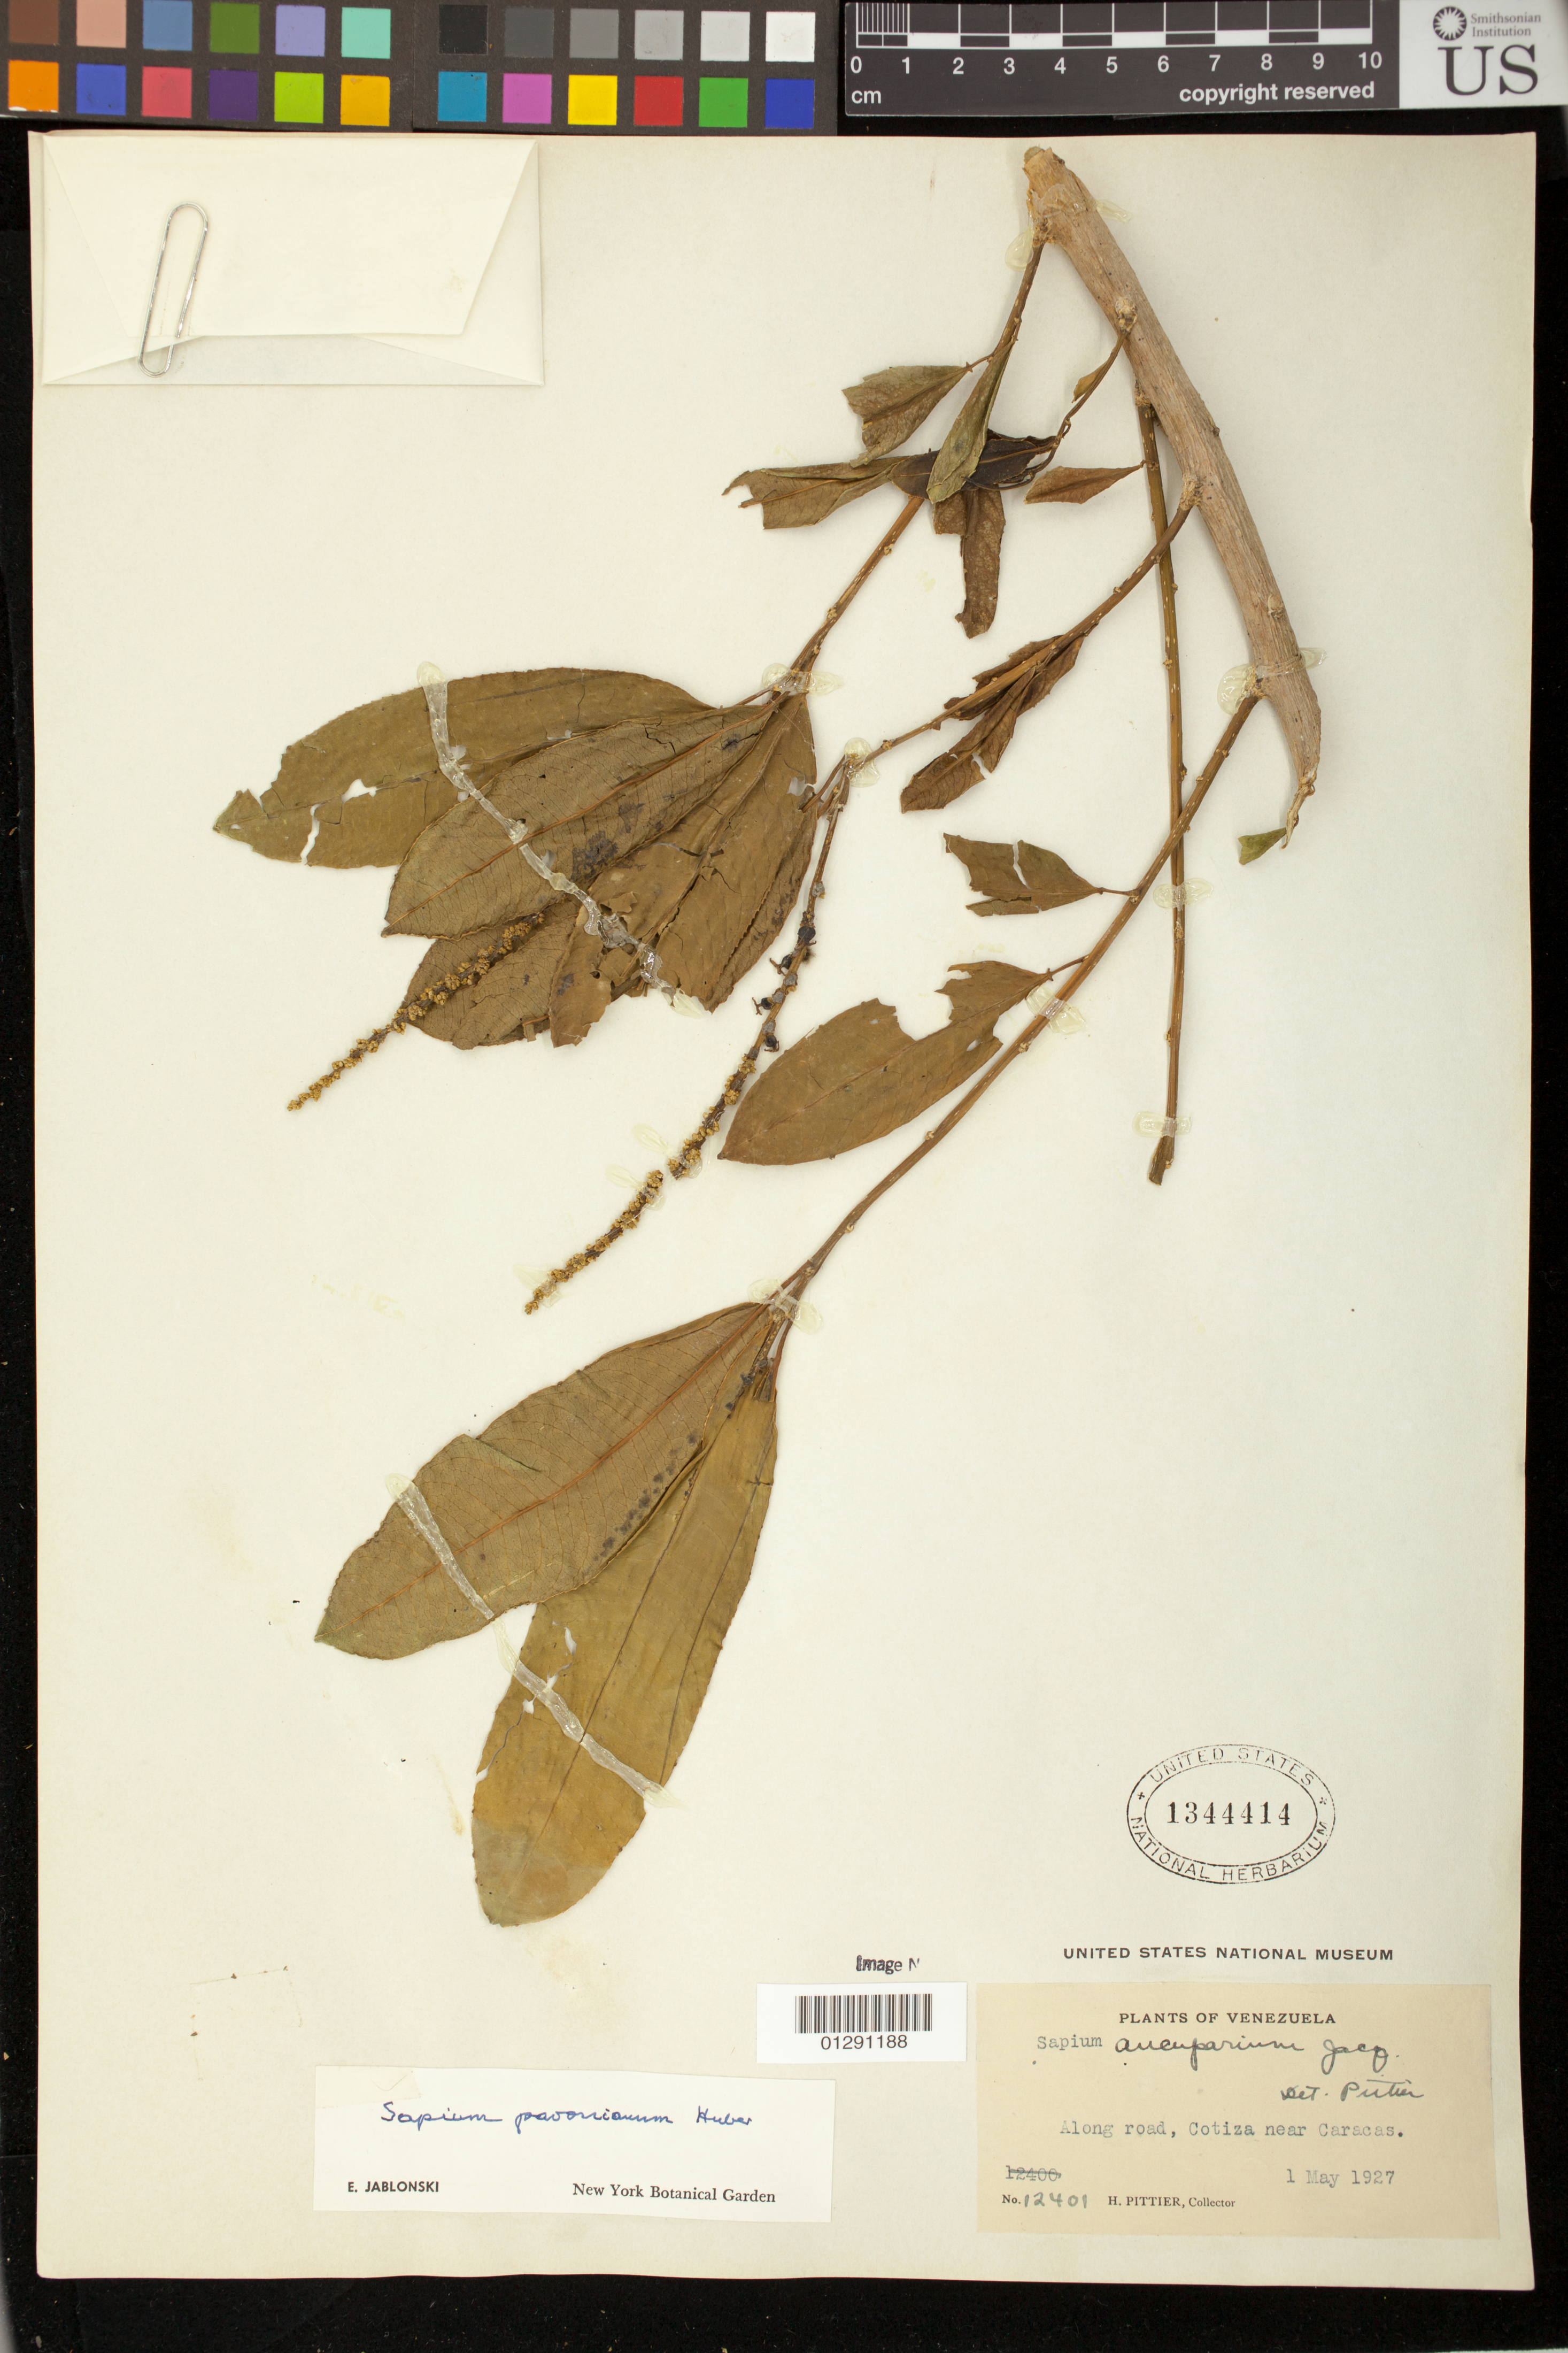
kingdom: Plantae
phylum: Tracheophyta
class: Magnoliopsida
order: Malpighiales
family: Euphorbiaceae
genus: Sapium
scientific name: Sapium glandulatum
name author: (Vell.) Pax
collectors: H. F. Pittier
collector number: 12401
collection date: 1927-05-01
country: Venezuela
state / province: Miranda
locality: Along road, Cotiza near Caracas.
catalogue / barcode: US 1344414